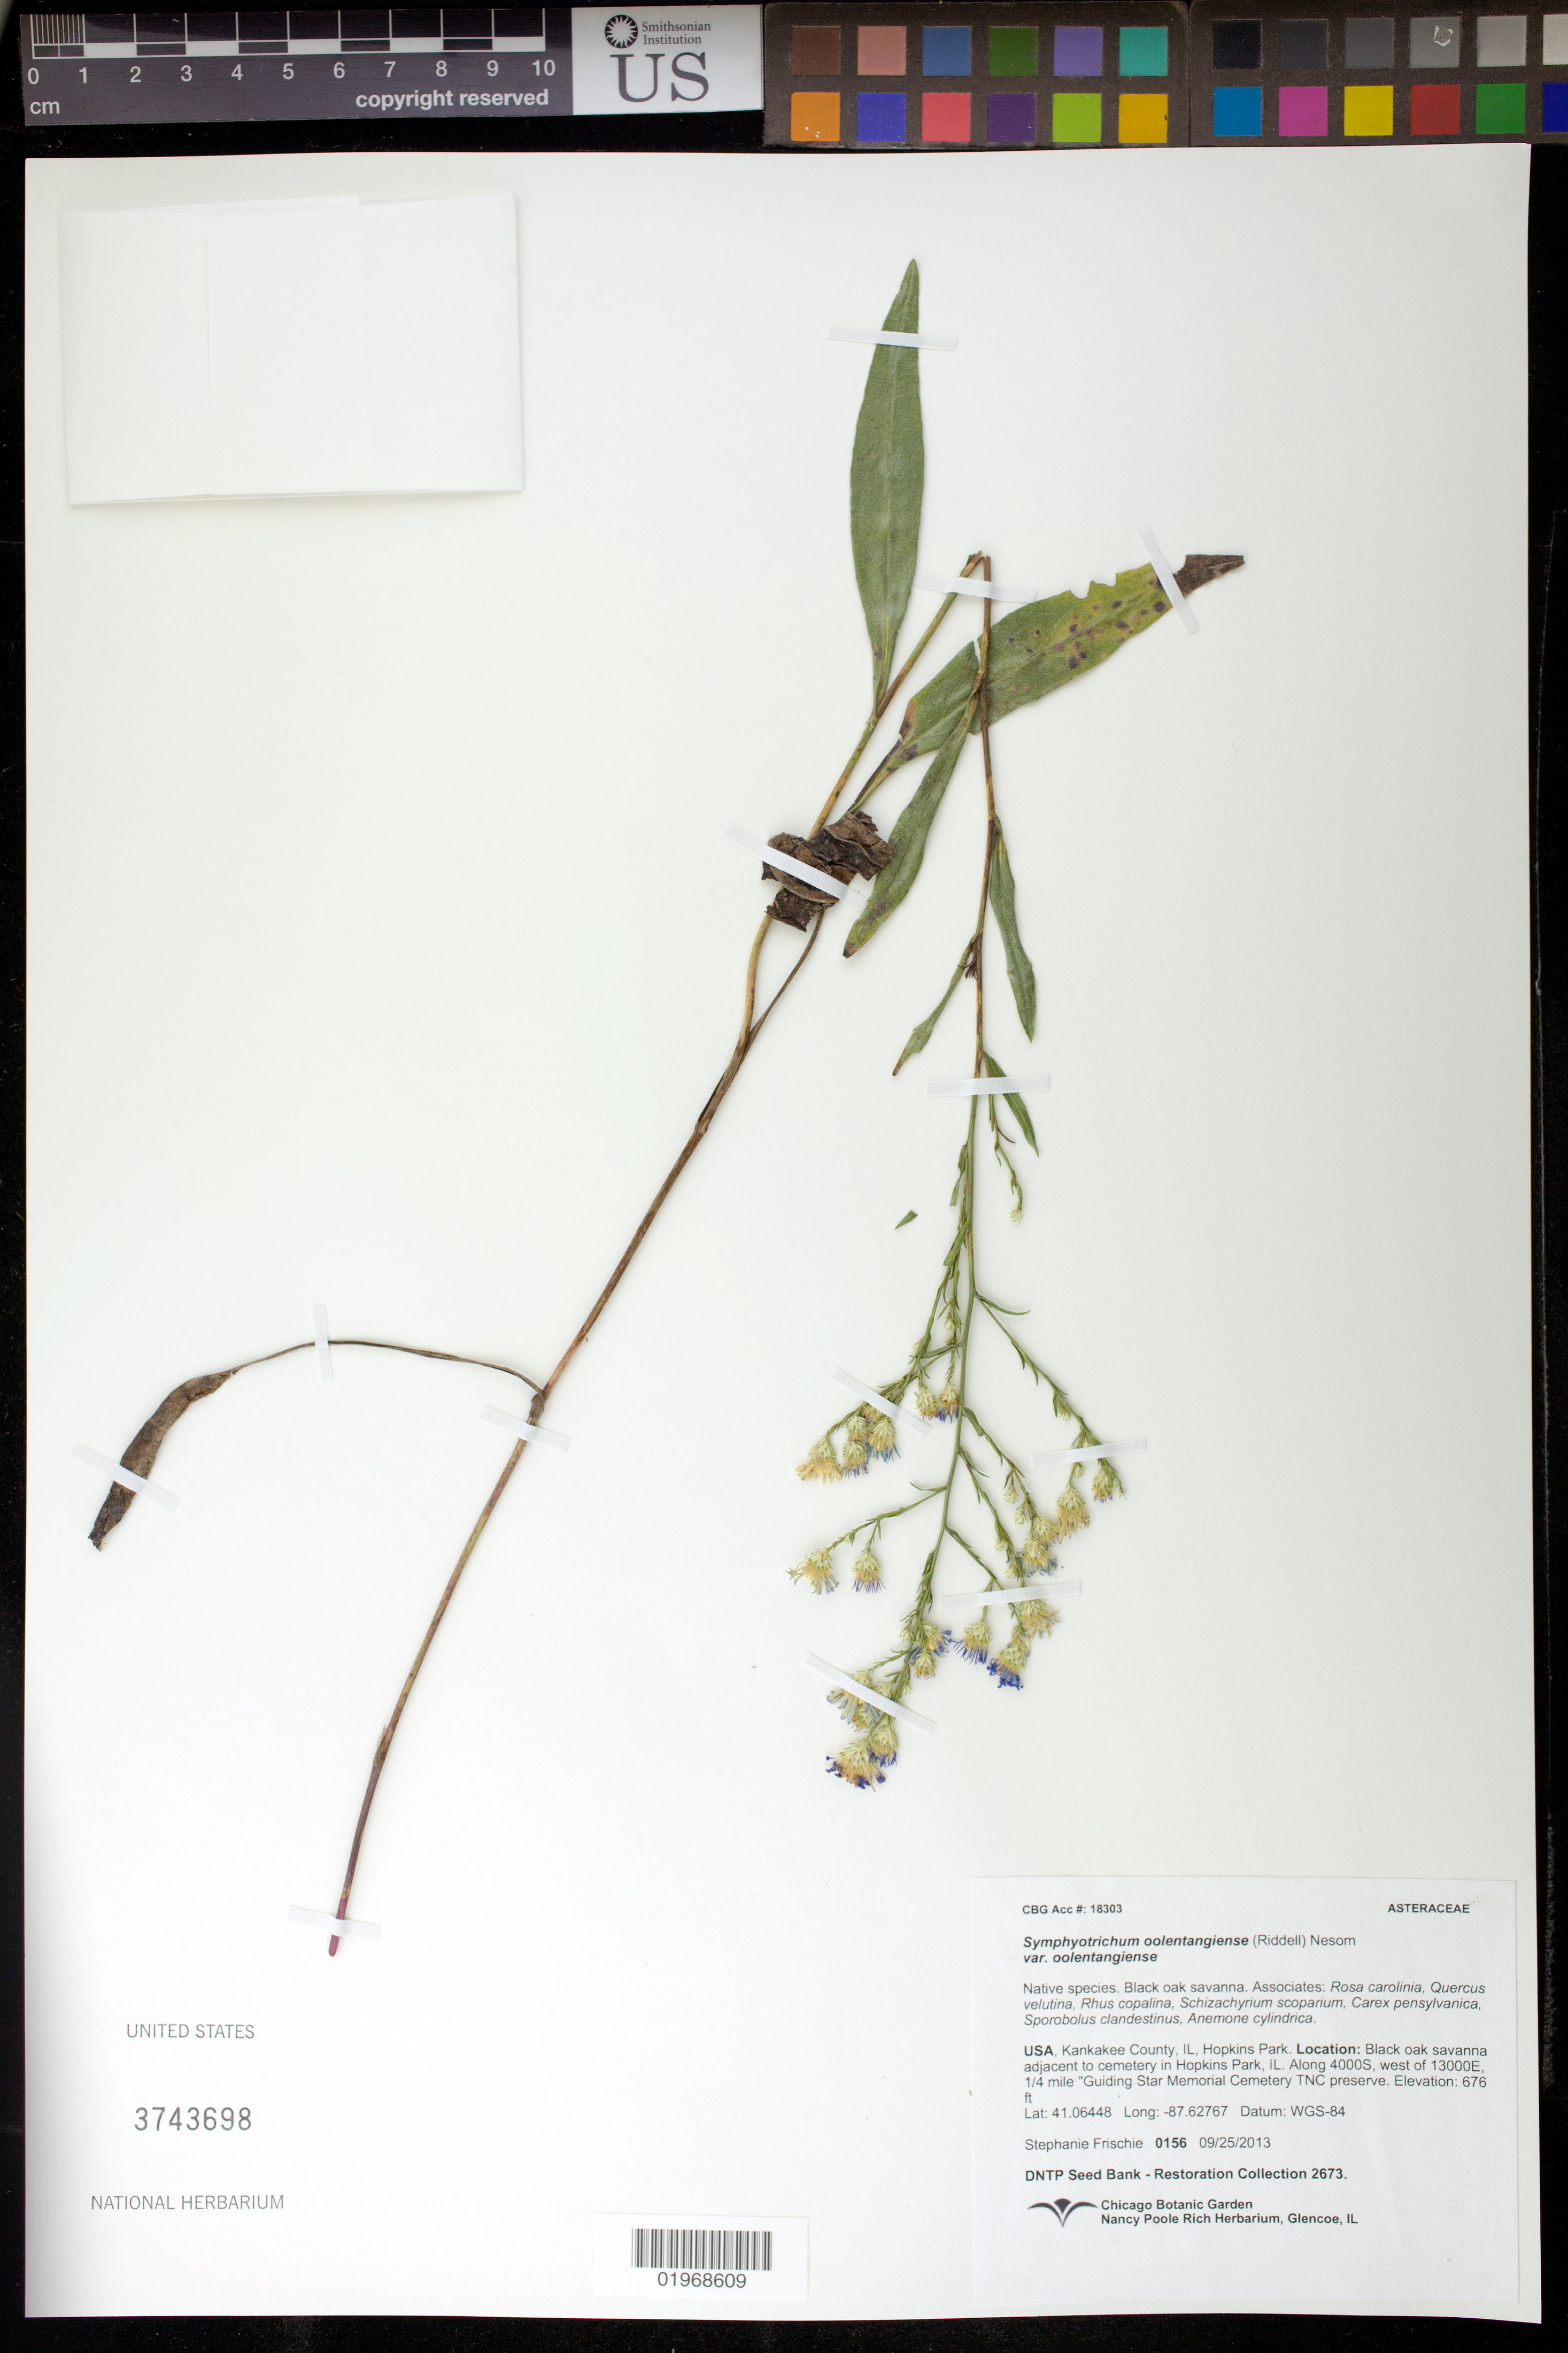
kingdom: Plantae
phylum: Tracheophyta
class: Magnoliopsida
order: Asterales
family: Asteraceae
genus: Symphyotrichum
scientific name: Symphyotrichum oolentangiense var. oolentangiense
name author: G.L. Nesom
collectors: S. Frischie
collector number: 0156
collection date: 2013-09-25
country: United States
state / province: Illinois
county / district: Kankakee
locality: Near cemetery in Hopkins Park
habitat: Black oak savanna.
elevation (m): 206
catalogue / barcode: US 3743698